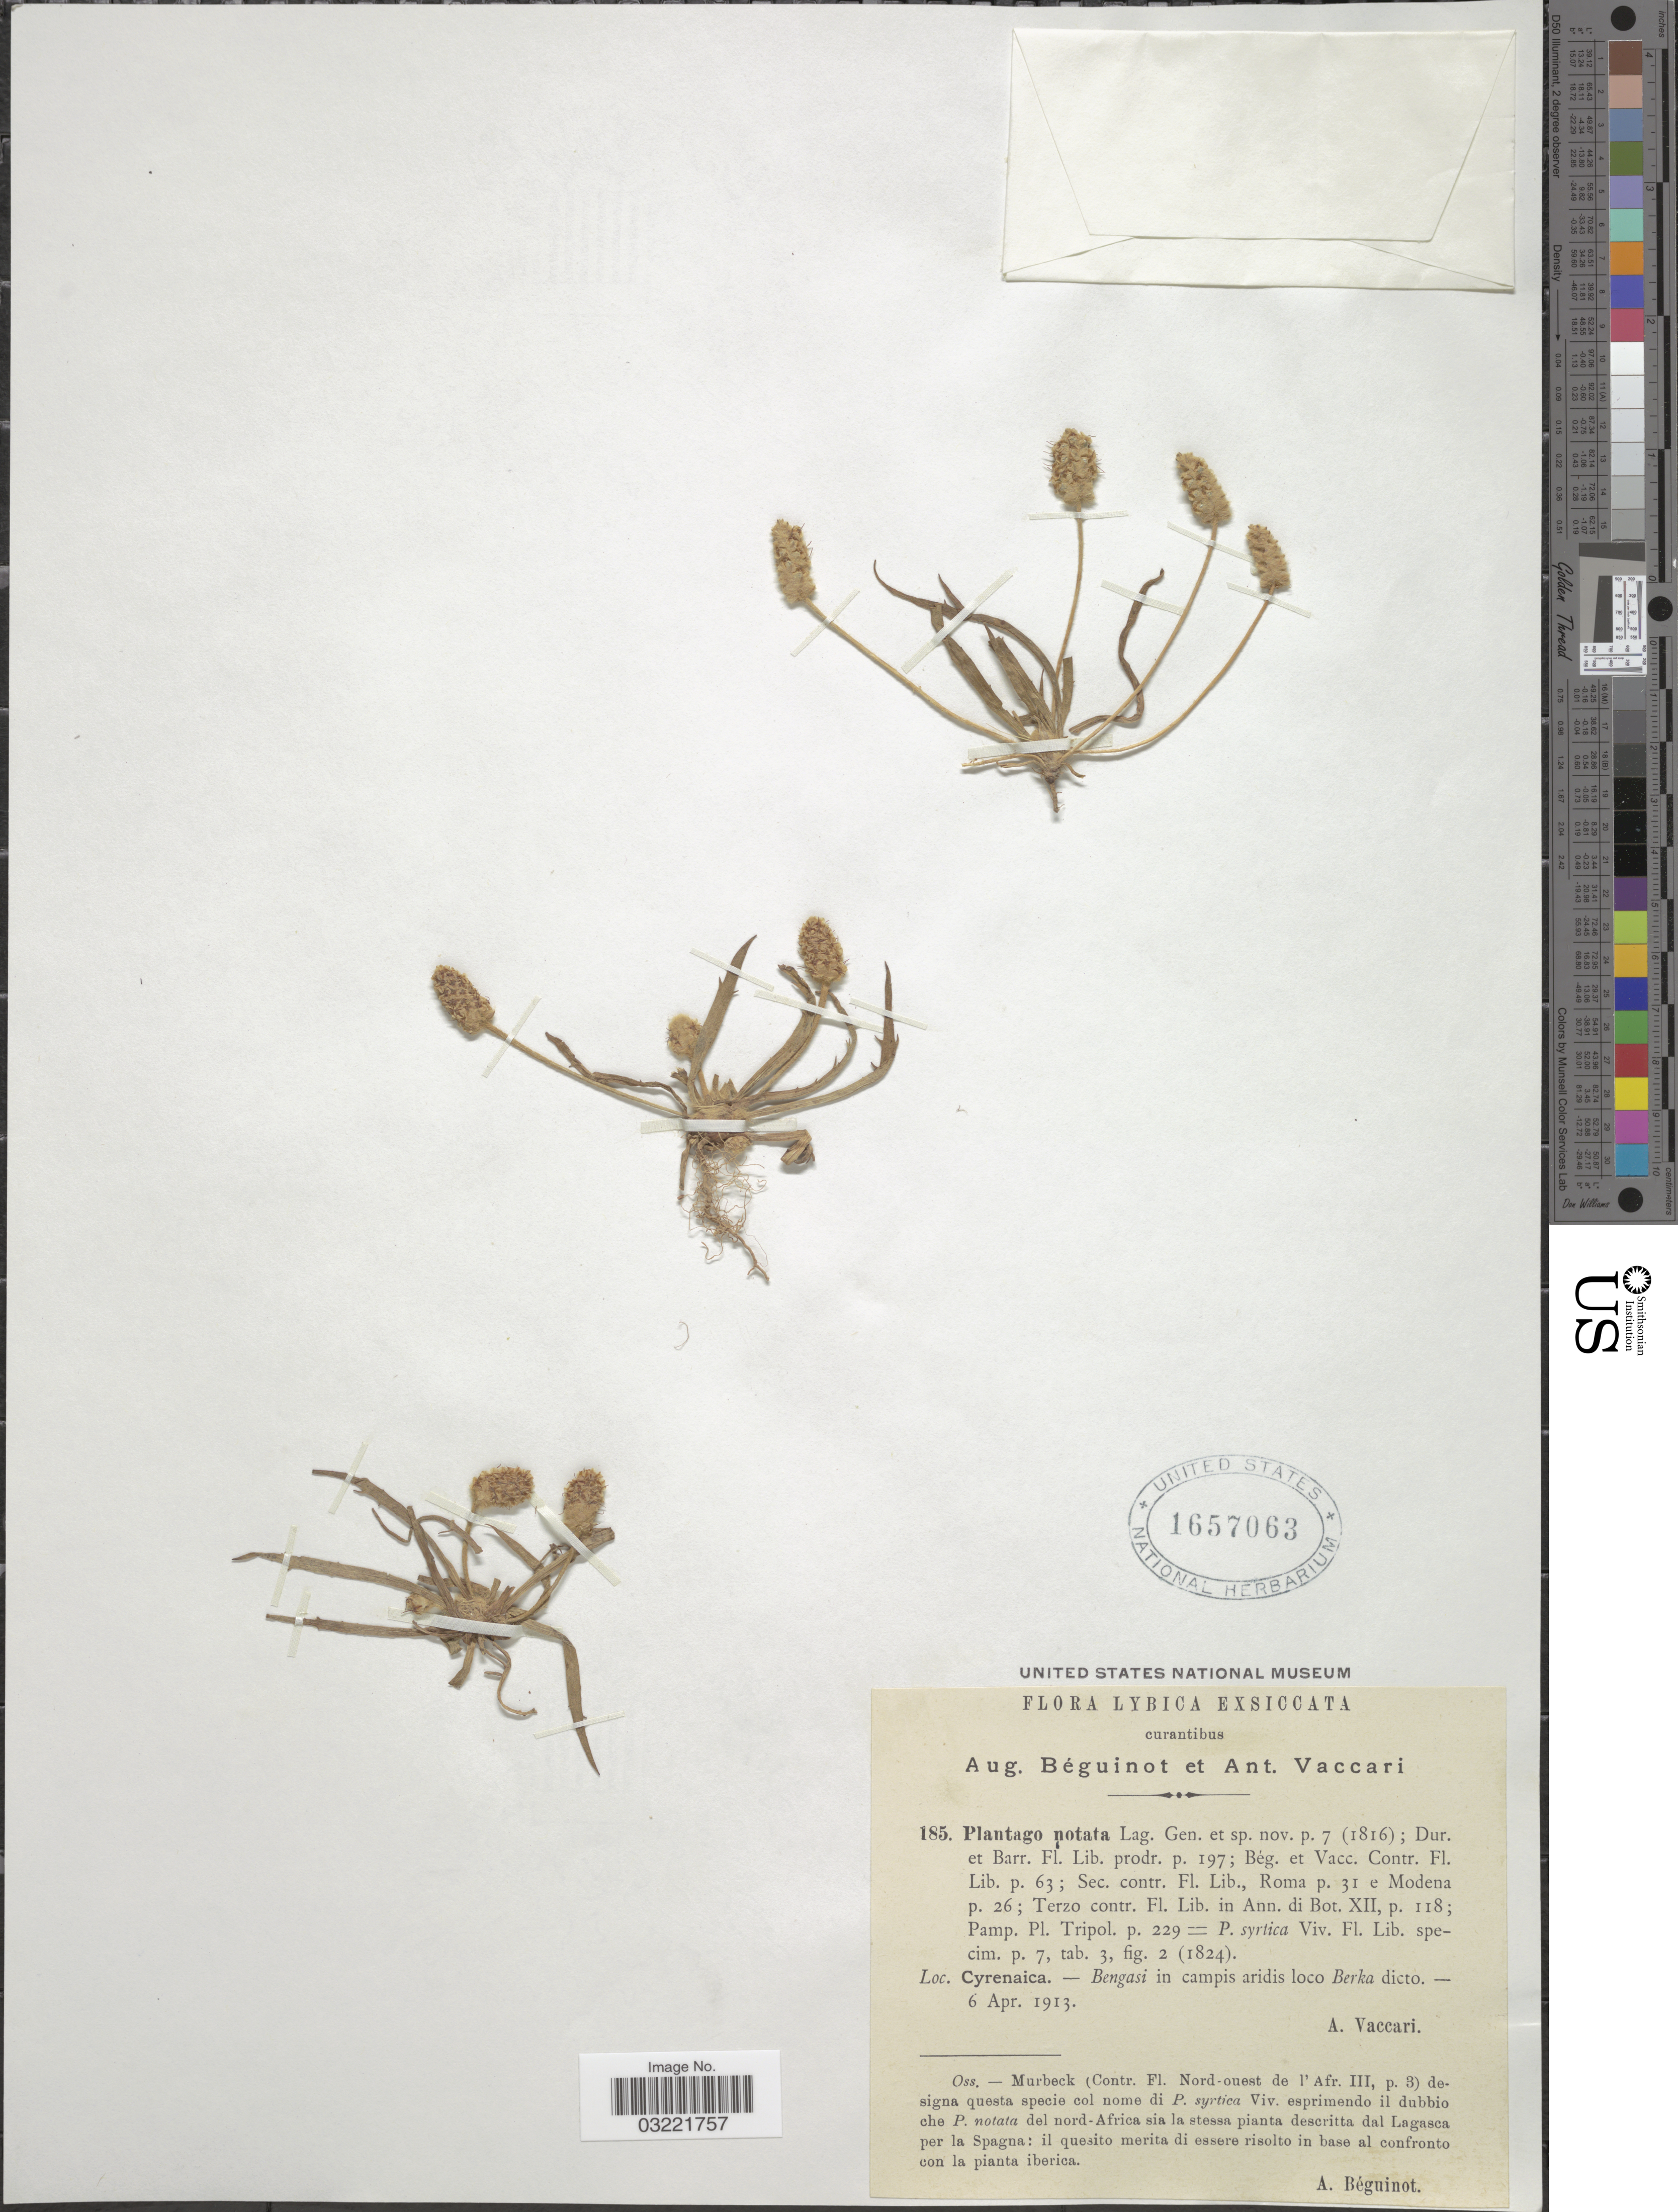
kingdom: Plantae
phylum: Tracheophyta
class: Magnoliopsida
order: Lamiales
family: Plantaginaceae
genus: Plantago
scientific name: Plantago notata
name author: Lag.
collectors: A. Vaccari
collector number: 185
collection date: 1913-04-06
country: Libya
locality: Lybica. Cyrenaica. - Bengasi in campis aridis loco Berka dicto.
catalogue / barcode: US 1657063